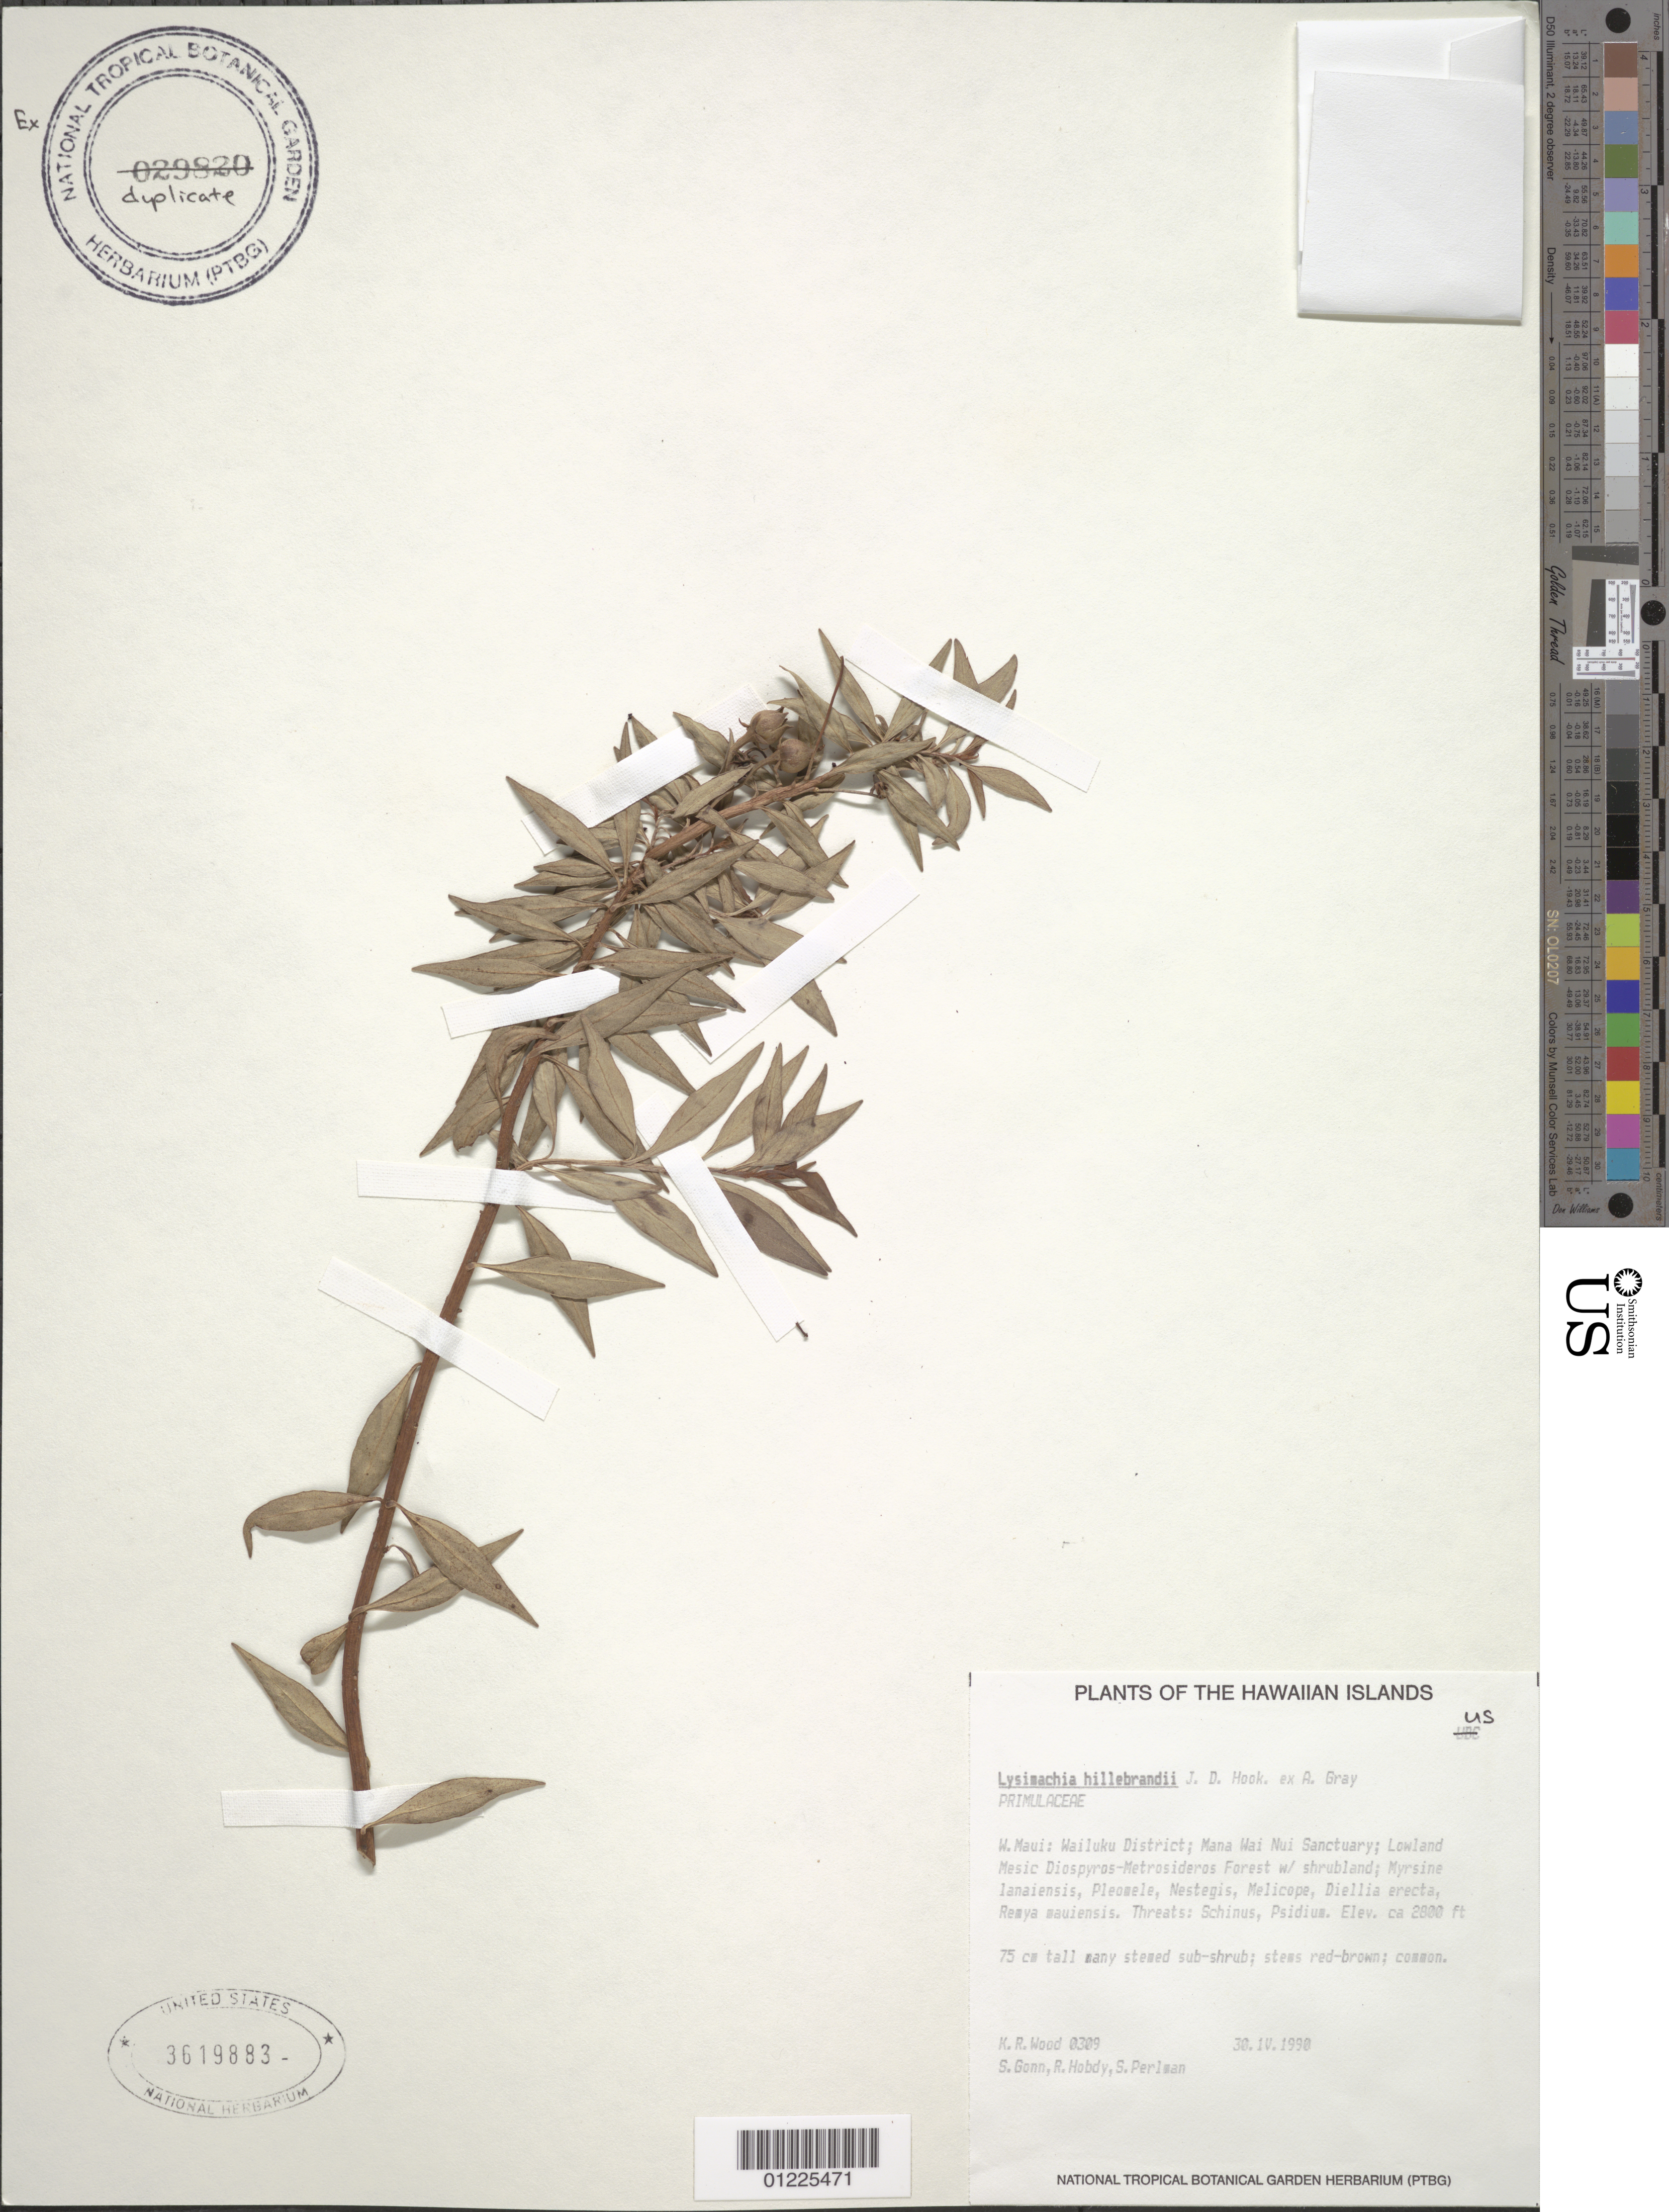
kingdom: Plantae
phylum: Tracheophyta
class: Magnoliopsida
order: Ericales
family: Primulaceae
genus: Lysimachia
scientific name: Lysimachia hillebrandii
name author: Hook. f. ex A. Gray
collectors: K. R. Wood, S. Gonn, R. Hobdy & S. P. Perlman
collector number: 0309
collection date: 1990-04-30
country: United States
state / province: Hawaii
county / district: Maui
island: Maui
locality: W. Maui, Wailuku District; Mana Wai Nui Sanctuary.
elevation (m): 853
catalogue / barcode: US 3619883